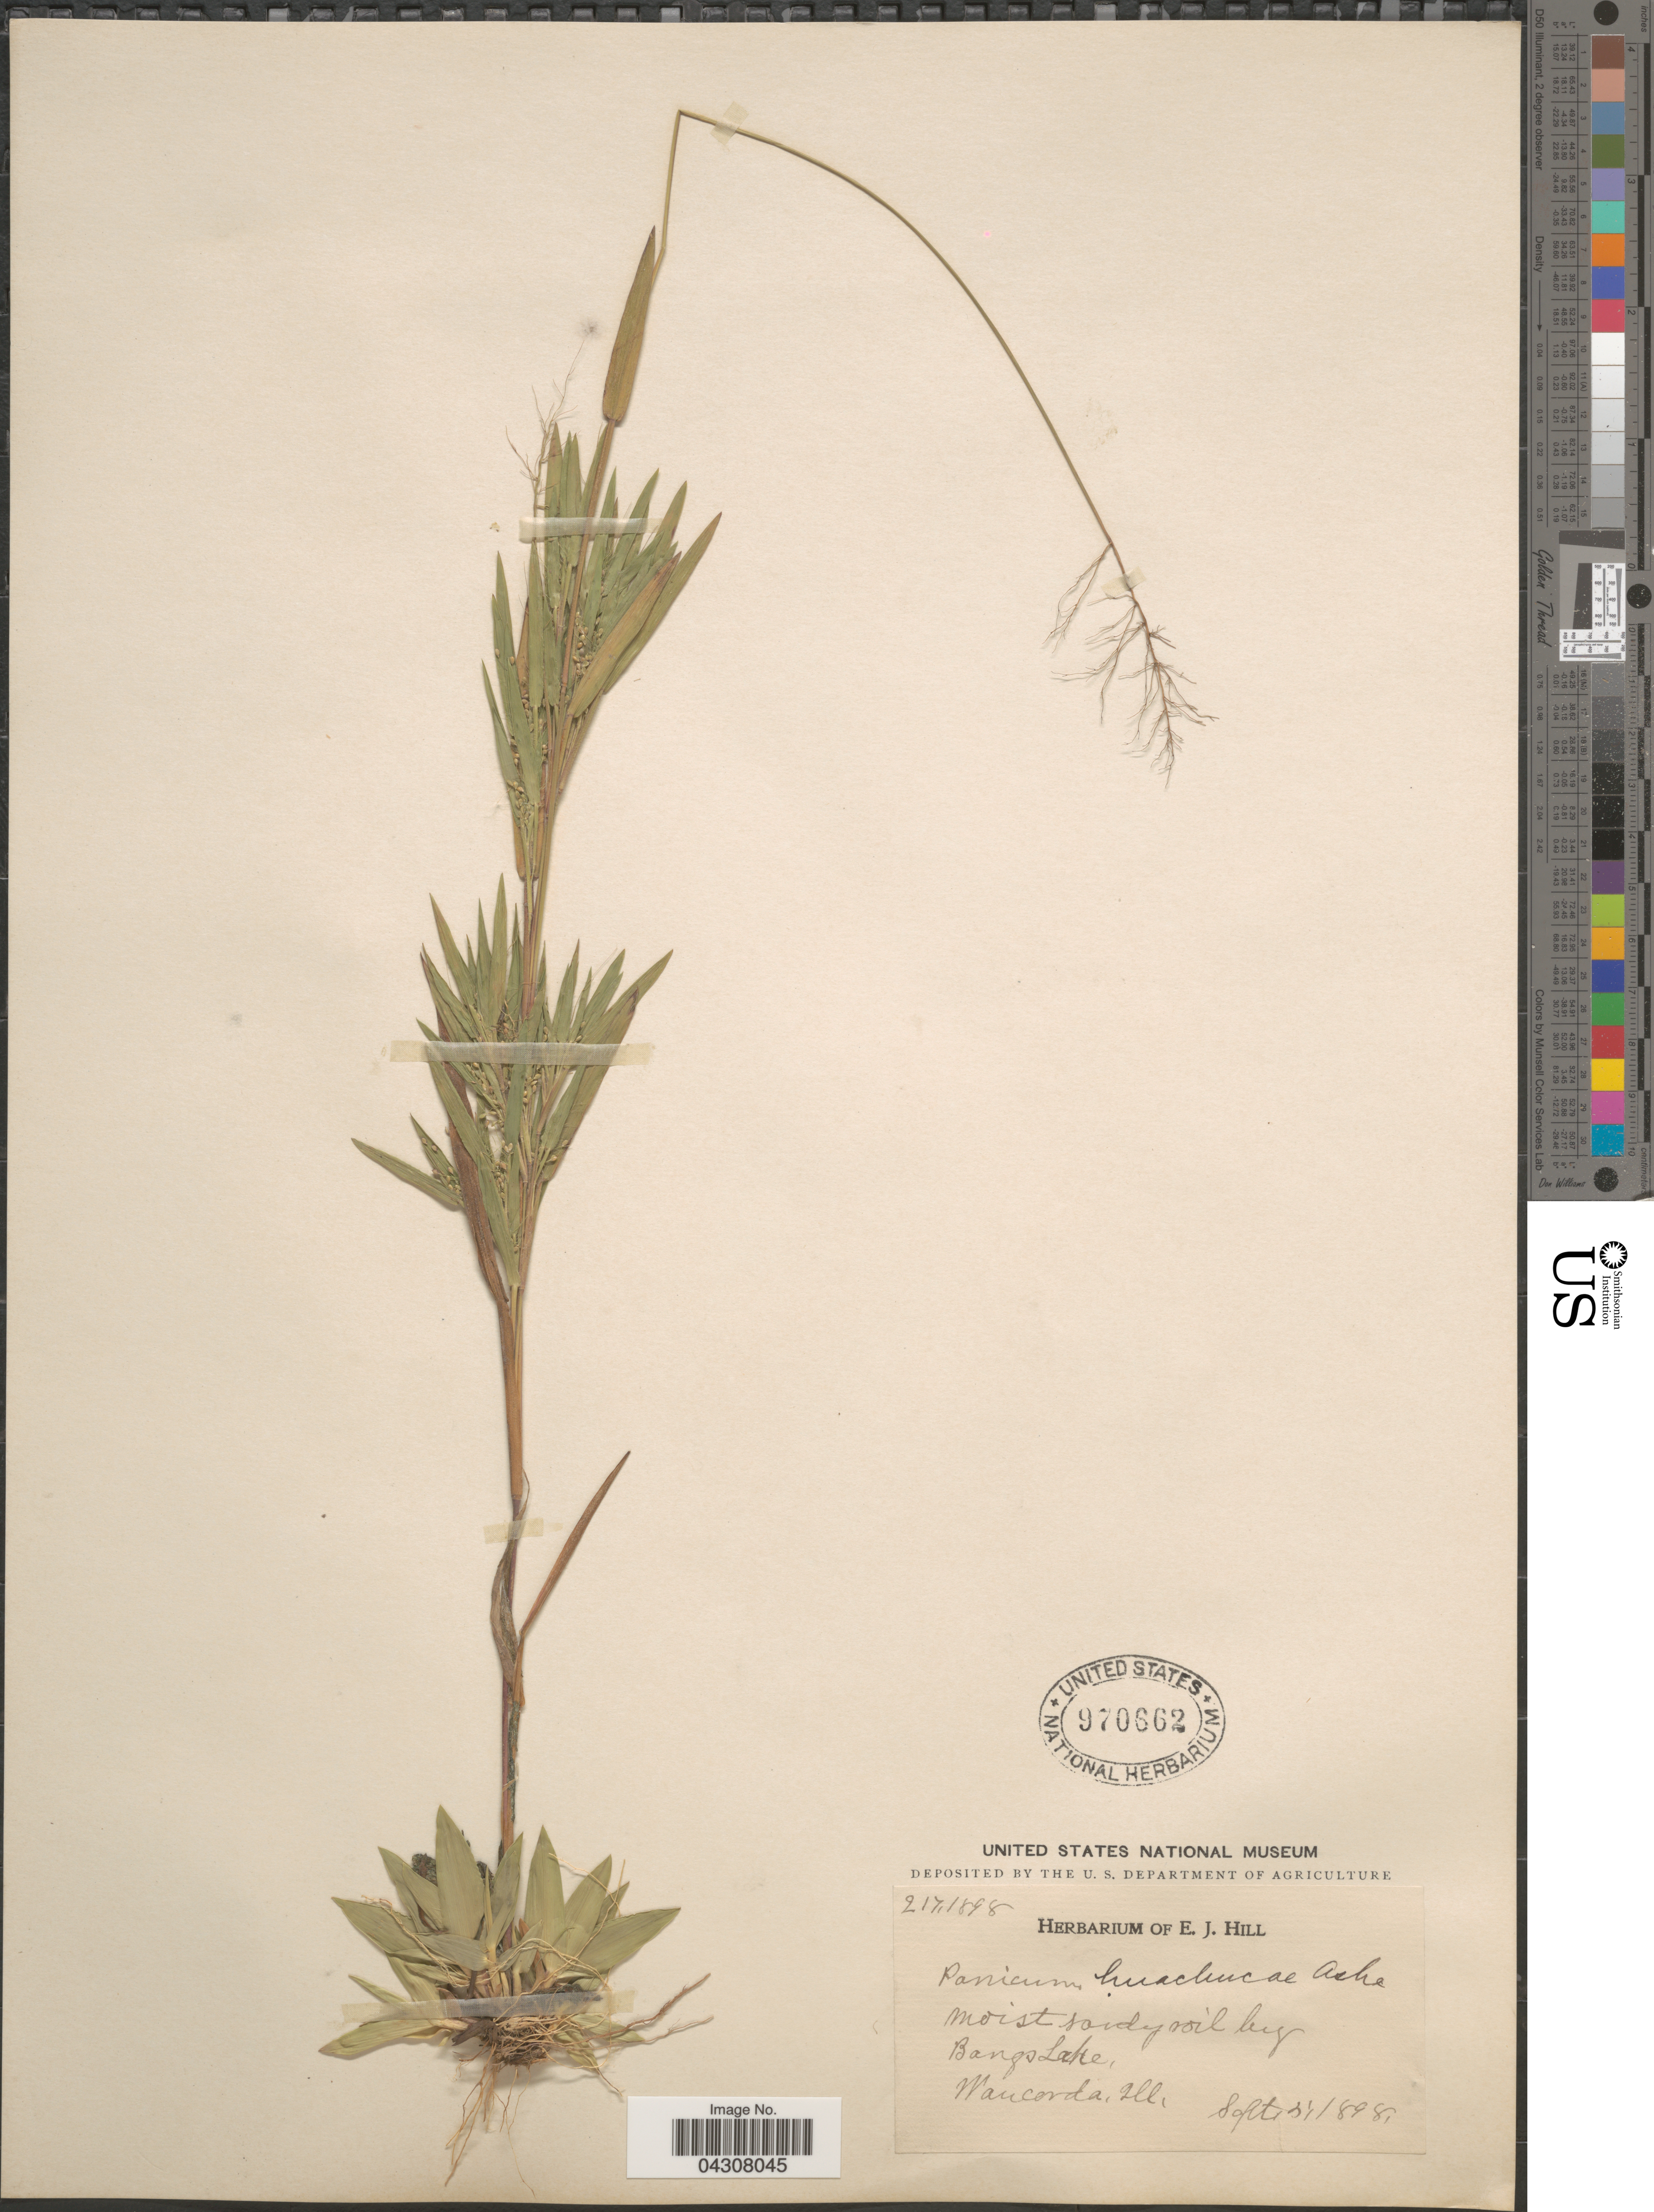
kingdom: Plantae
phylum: Tracheophyta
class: Liliopsida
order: Poales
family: Poaceae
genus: Dichanthelium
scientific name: Dichanthelium acuminatum var. acuminatum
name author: (Sw.) Gould & C.A. Clark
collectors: Ex herb. E. J. Hill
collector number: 2171898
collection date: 1898-09-05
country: United States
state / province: Illinois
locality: Bangs Lake, Wauconda.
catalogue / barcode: US 970662